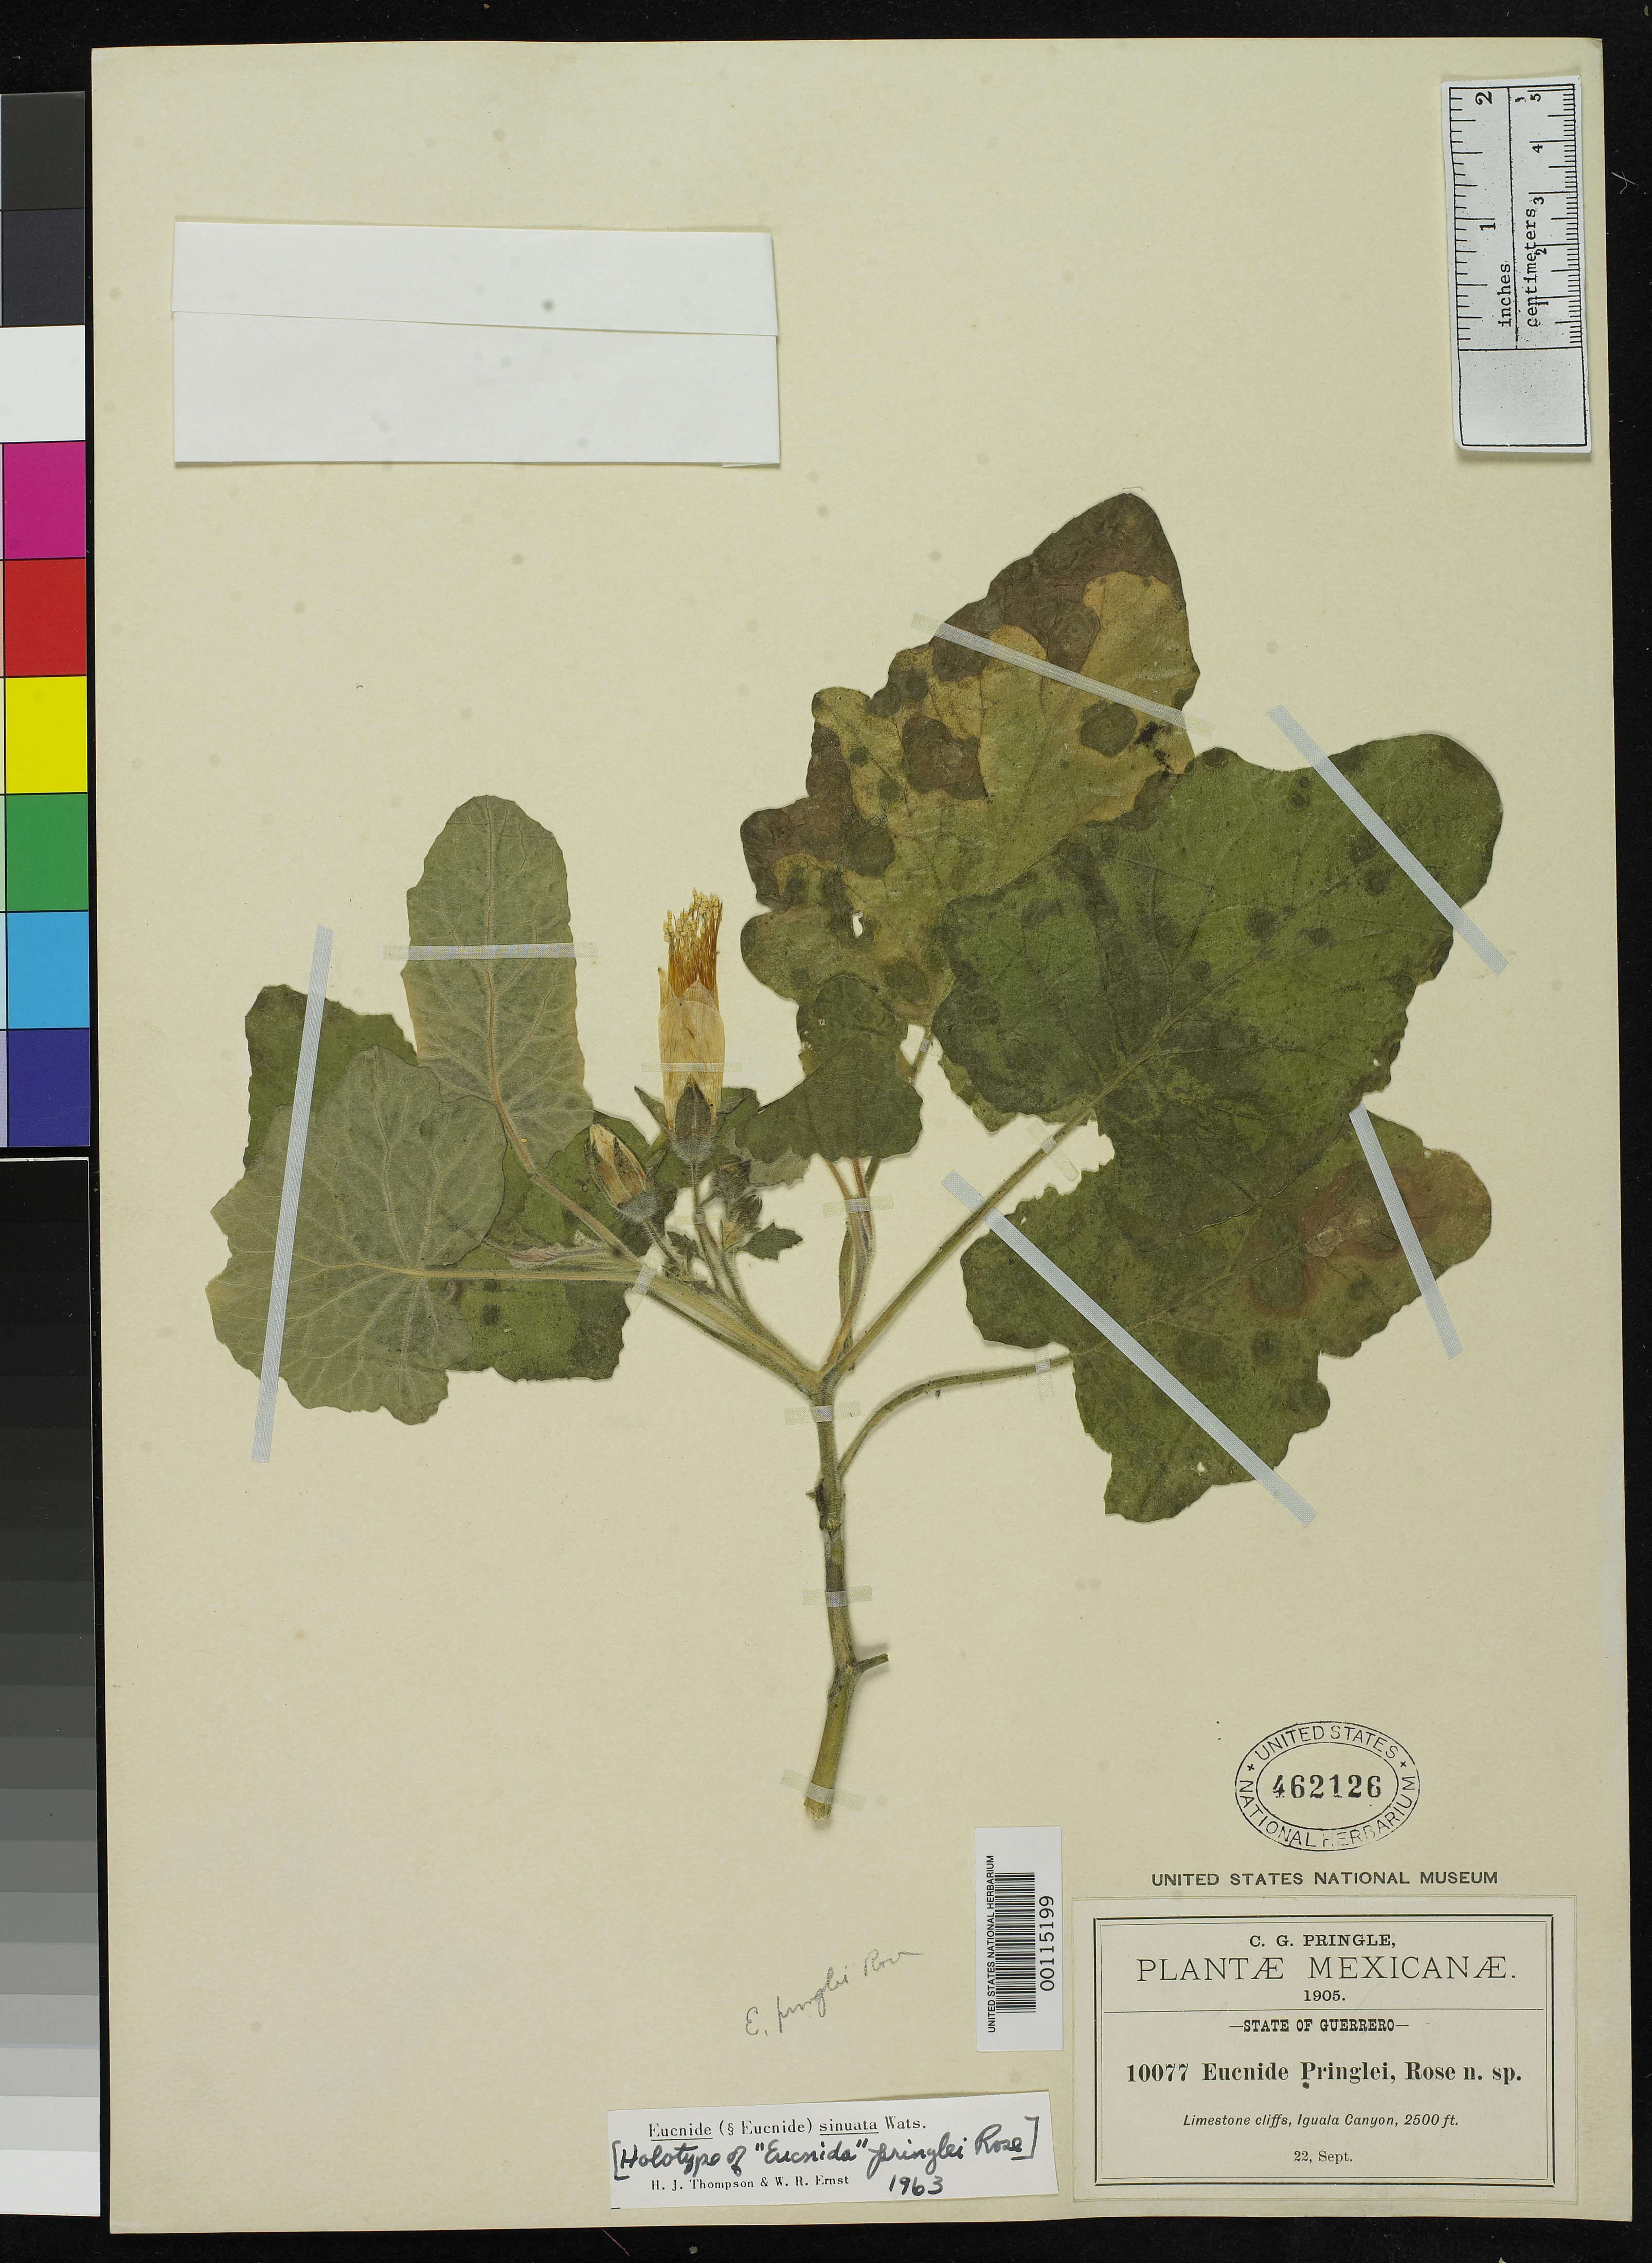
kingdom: Plantae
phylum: Tracheophyta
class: Magnoliopsida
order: Cornales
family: Loasaceae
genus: Eucnide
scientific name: Eucnide pringlei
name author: Rose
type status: Holotype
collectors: C. G. Pringle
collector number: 10077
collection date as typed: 22 Sep 1905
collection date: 1905-09-22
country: Mexico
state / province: Guerrero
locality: Iguala Canyon.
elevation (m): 750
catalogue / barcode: US 462126